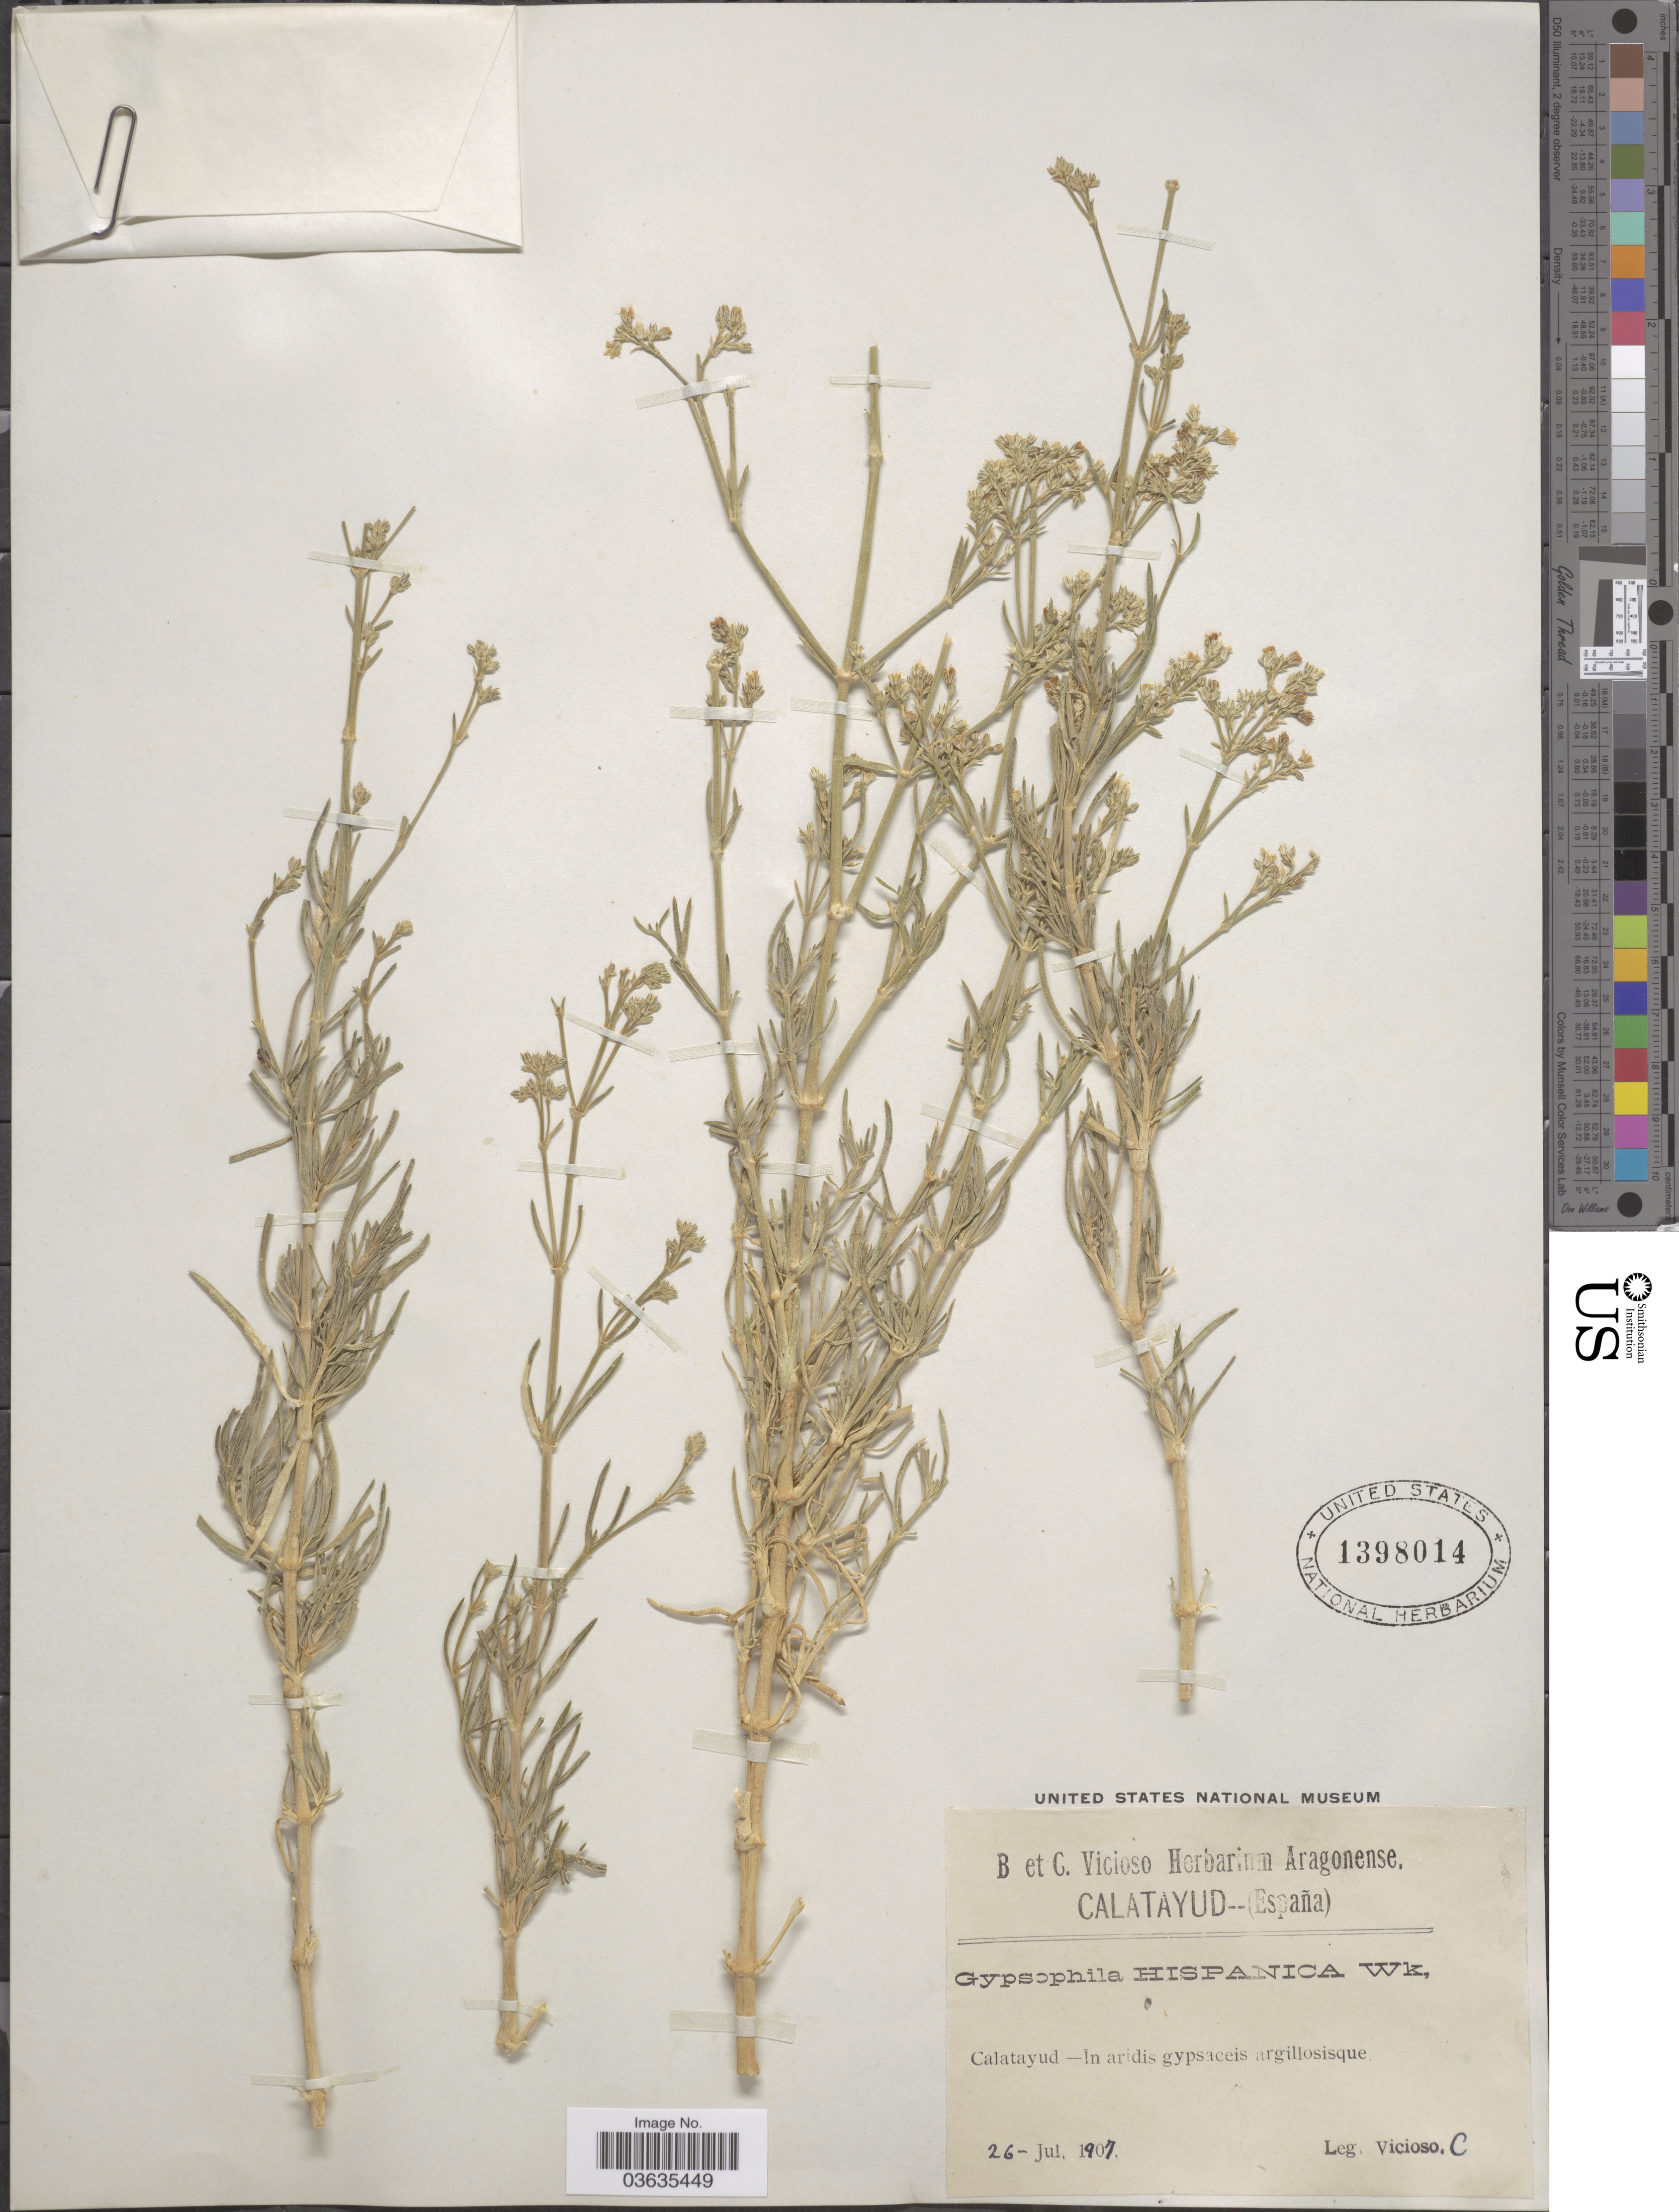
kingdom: Plantae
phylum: Tracheophyta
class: Magnoliopsida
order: Caryophyllales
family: Caryophyllaceae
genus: Gypsophila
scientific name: Gypsophila struthium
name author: Loefl.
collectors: C. Vicioso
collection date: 1907-07-26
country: Spain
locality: Calatayud.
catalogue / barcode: US 1398014